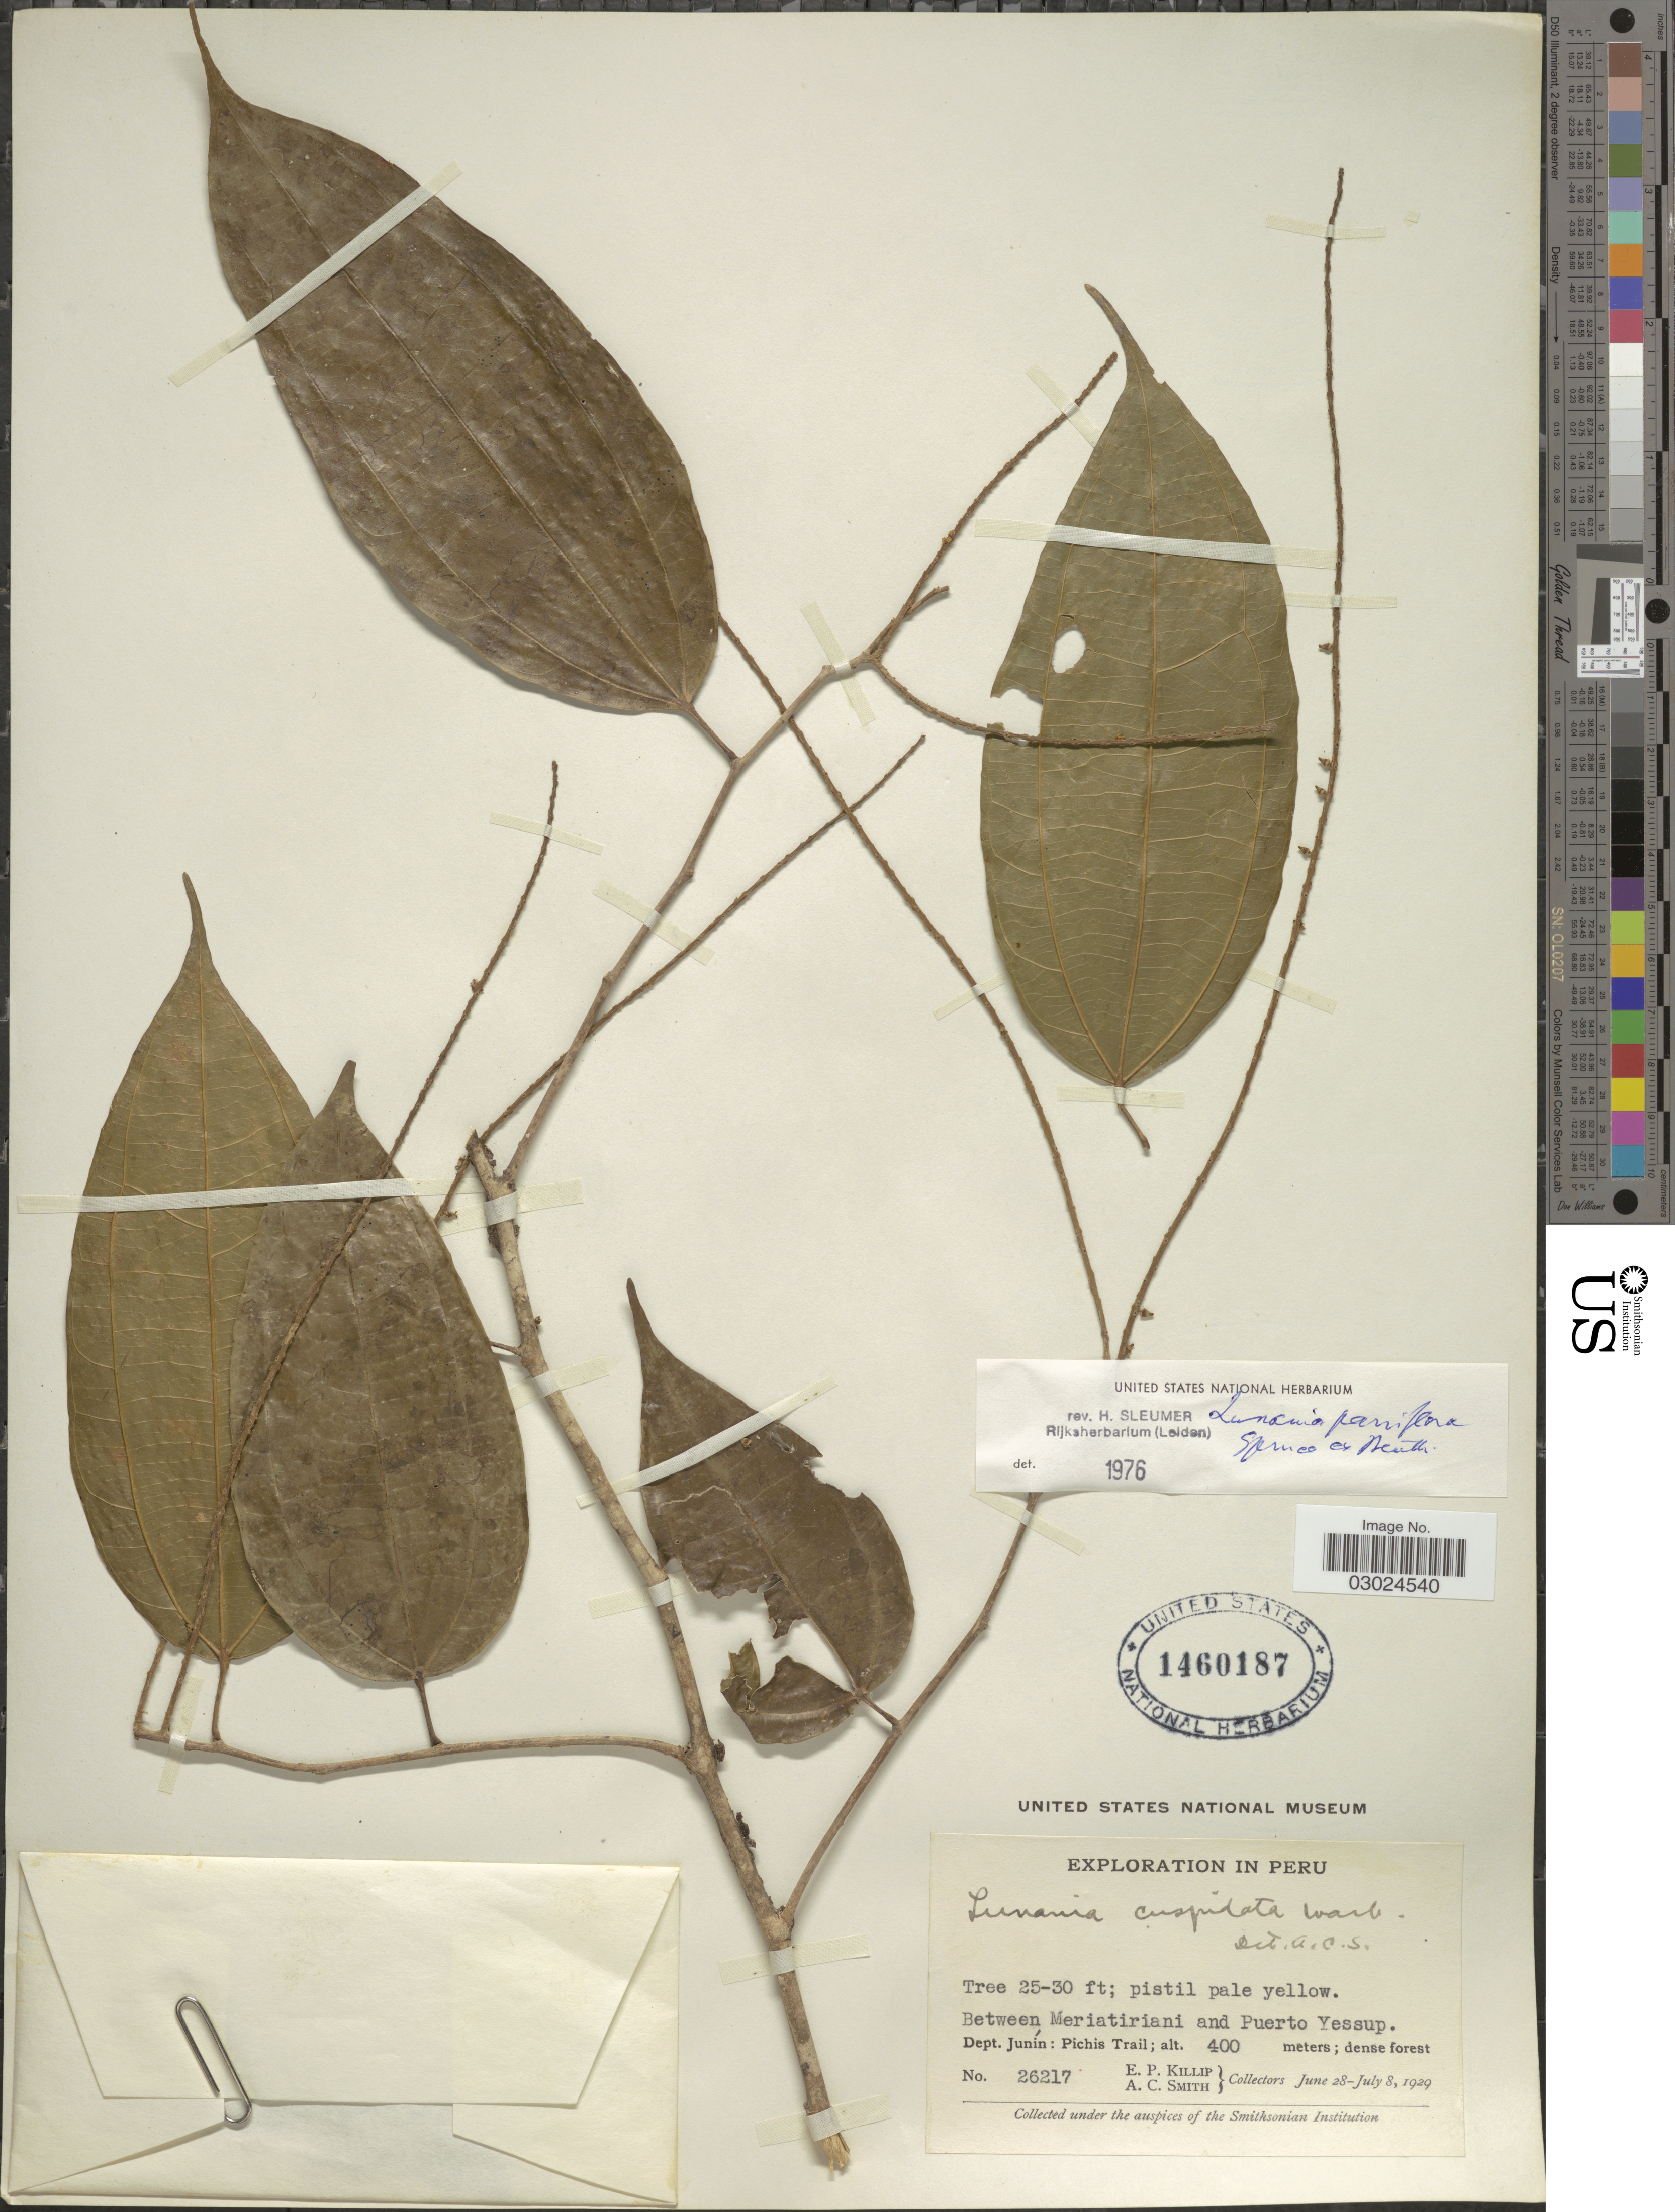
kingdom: Plantae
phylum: Tracheophyta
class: Magnoliopsida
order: Malpighiales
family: Salicaceae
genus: Lunania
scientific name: Lunania parviflora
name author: Spruce ex Benth.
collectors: E. P. Killip & A. C. Smith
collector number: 26217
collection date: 1929-06-28/1929-07-08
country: Peru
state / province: Junín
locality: Between Meriatiriani and Puerto Yessup. Dept. Junín: Pichis Trail.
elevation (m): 400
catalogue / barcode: US 1460187